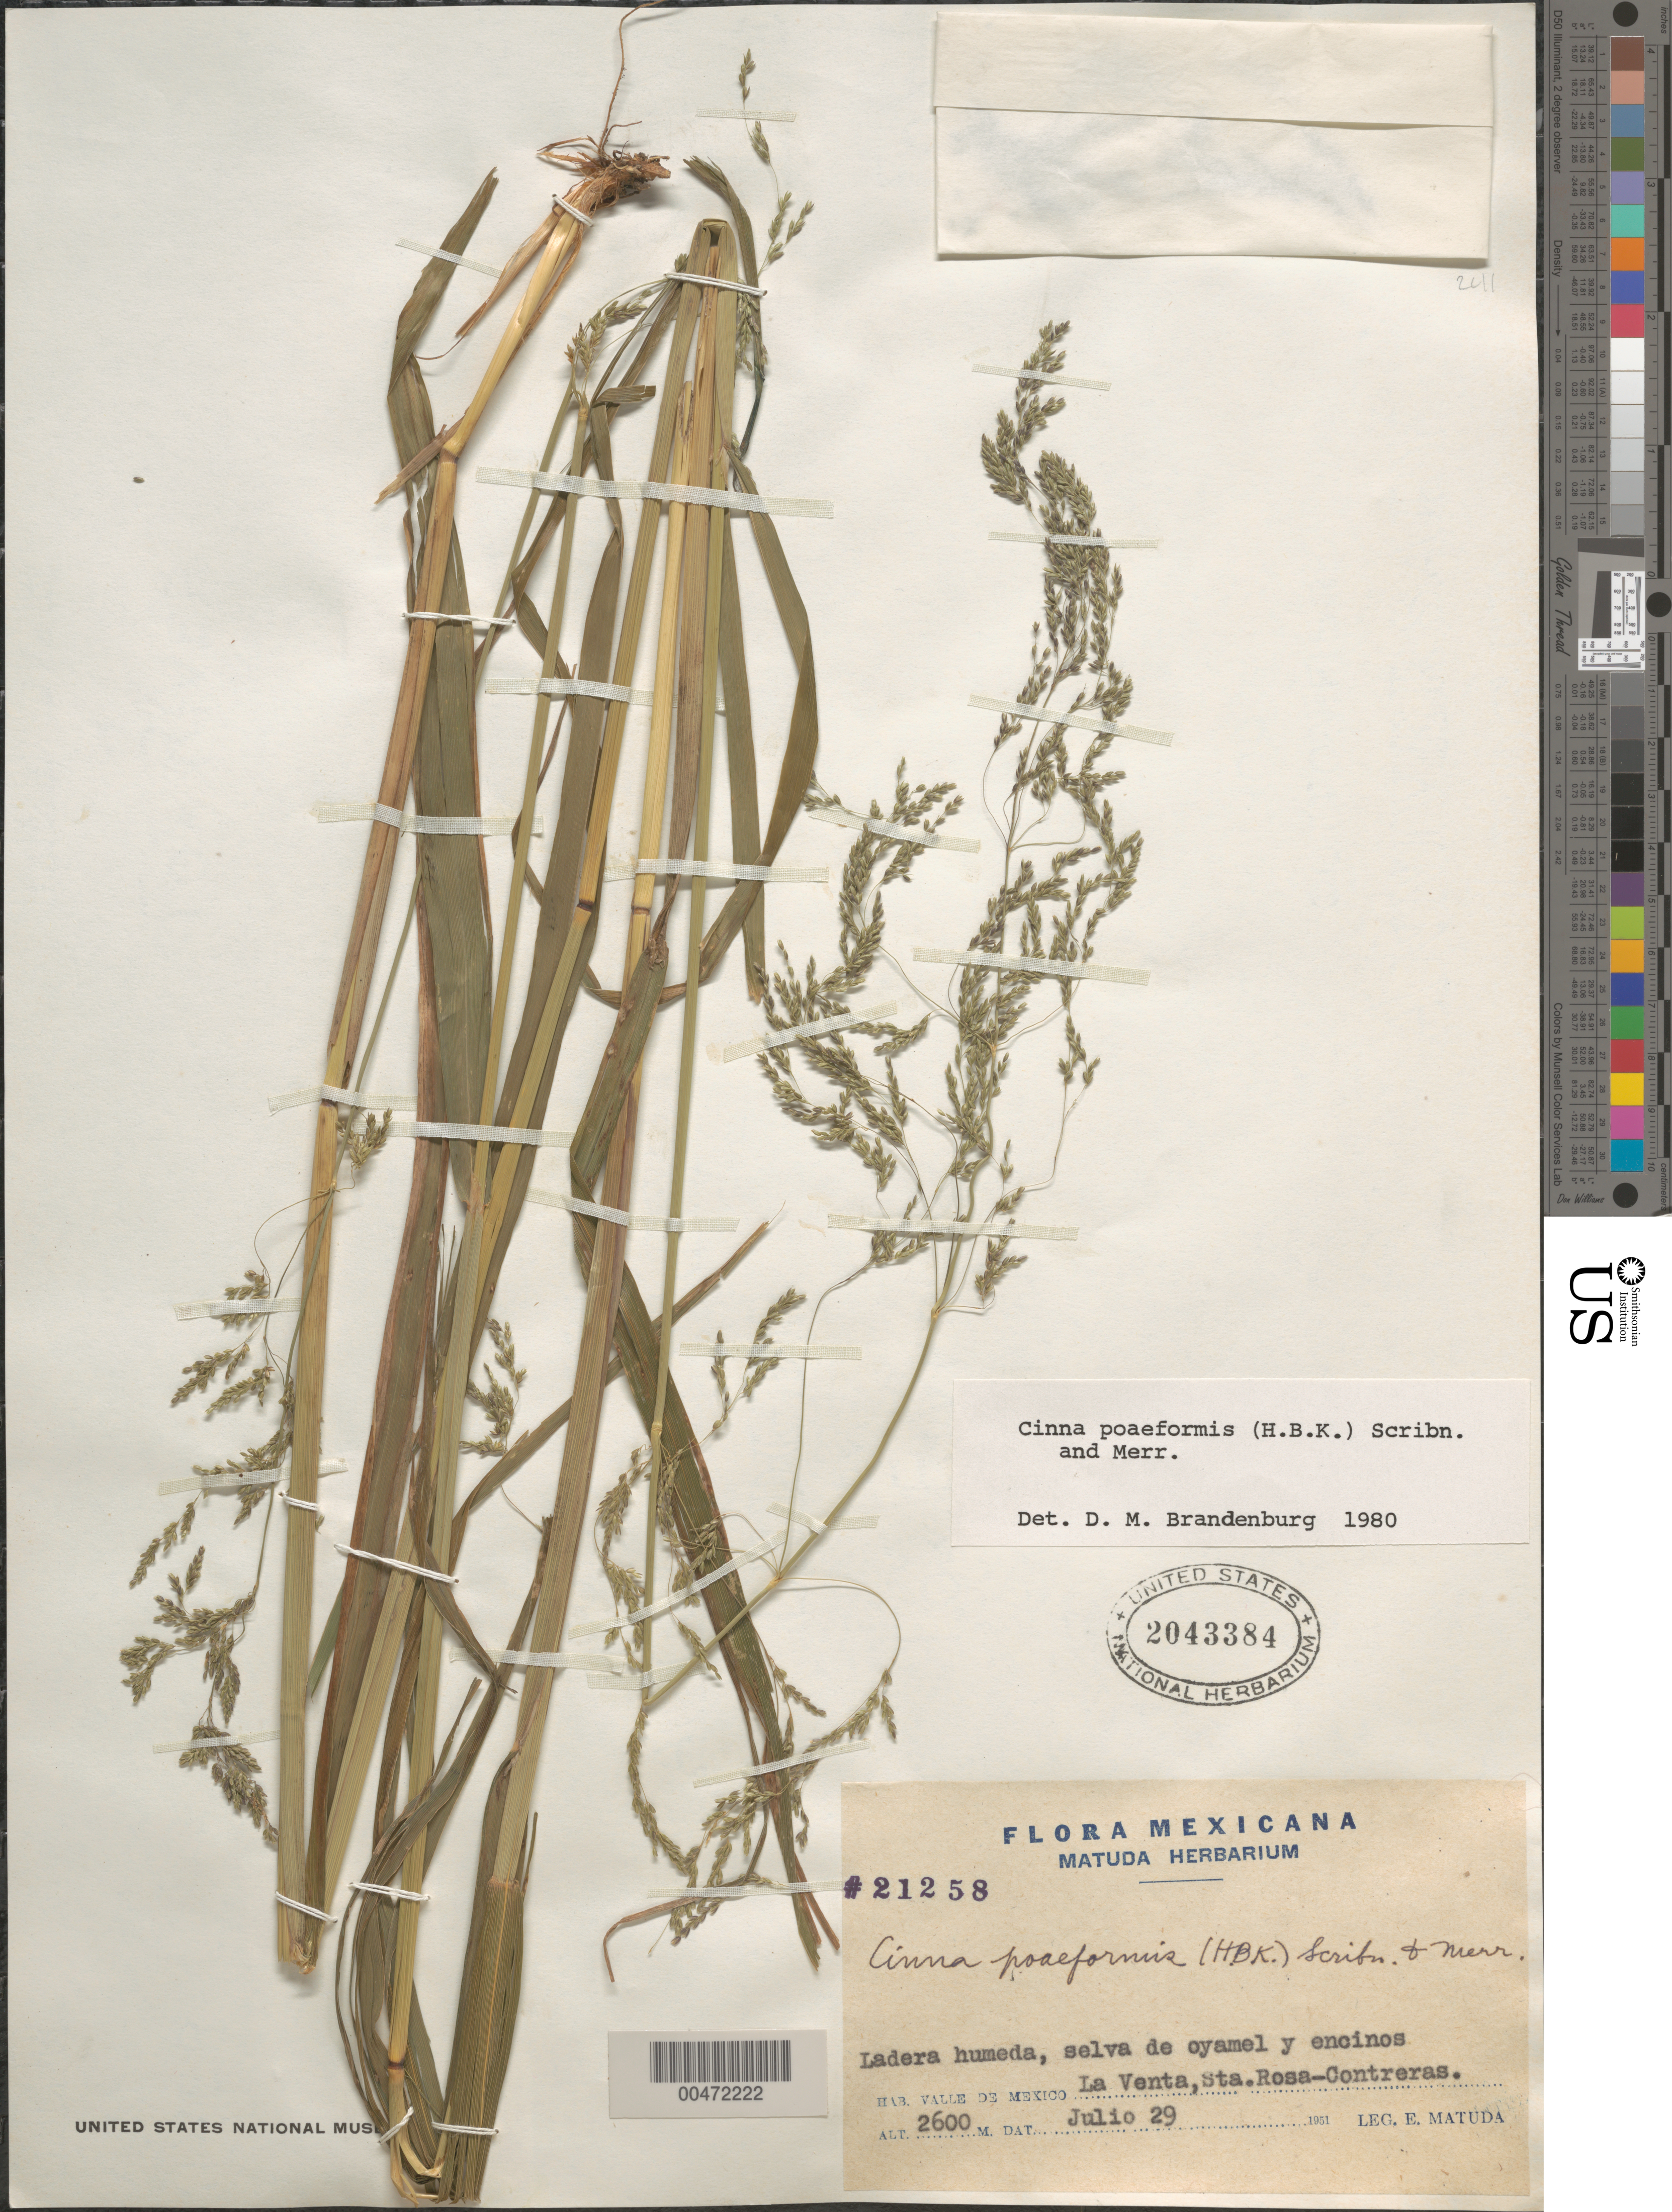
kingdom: Plantae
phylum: Tracheophyta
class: Liliopsida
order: Poales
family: Poaceae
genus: Cinna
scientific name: Cinna poiformis (Kunth) Scribn. & Merr.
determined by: Brandenburg, D. M.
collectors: E. Matuda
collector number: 21258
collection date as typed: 29 Jul 1951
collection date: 1951-07-29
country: Mexico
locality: Valle de Mexico, La Venta, Sta. Rosa-Contreras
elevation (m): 2600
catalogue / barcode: US 2043384